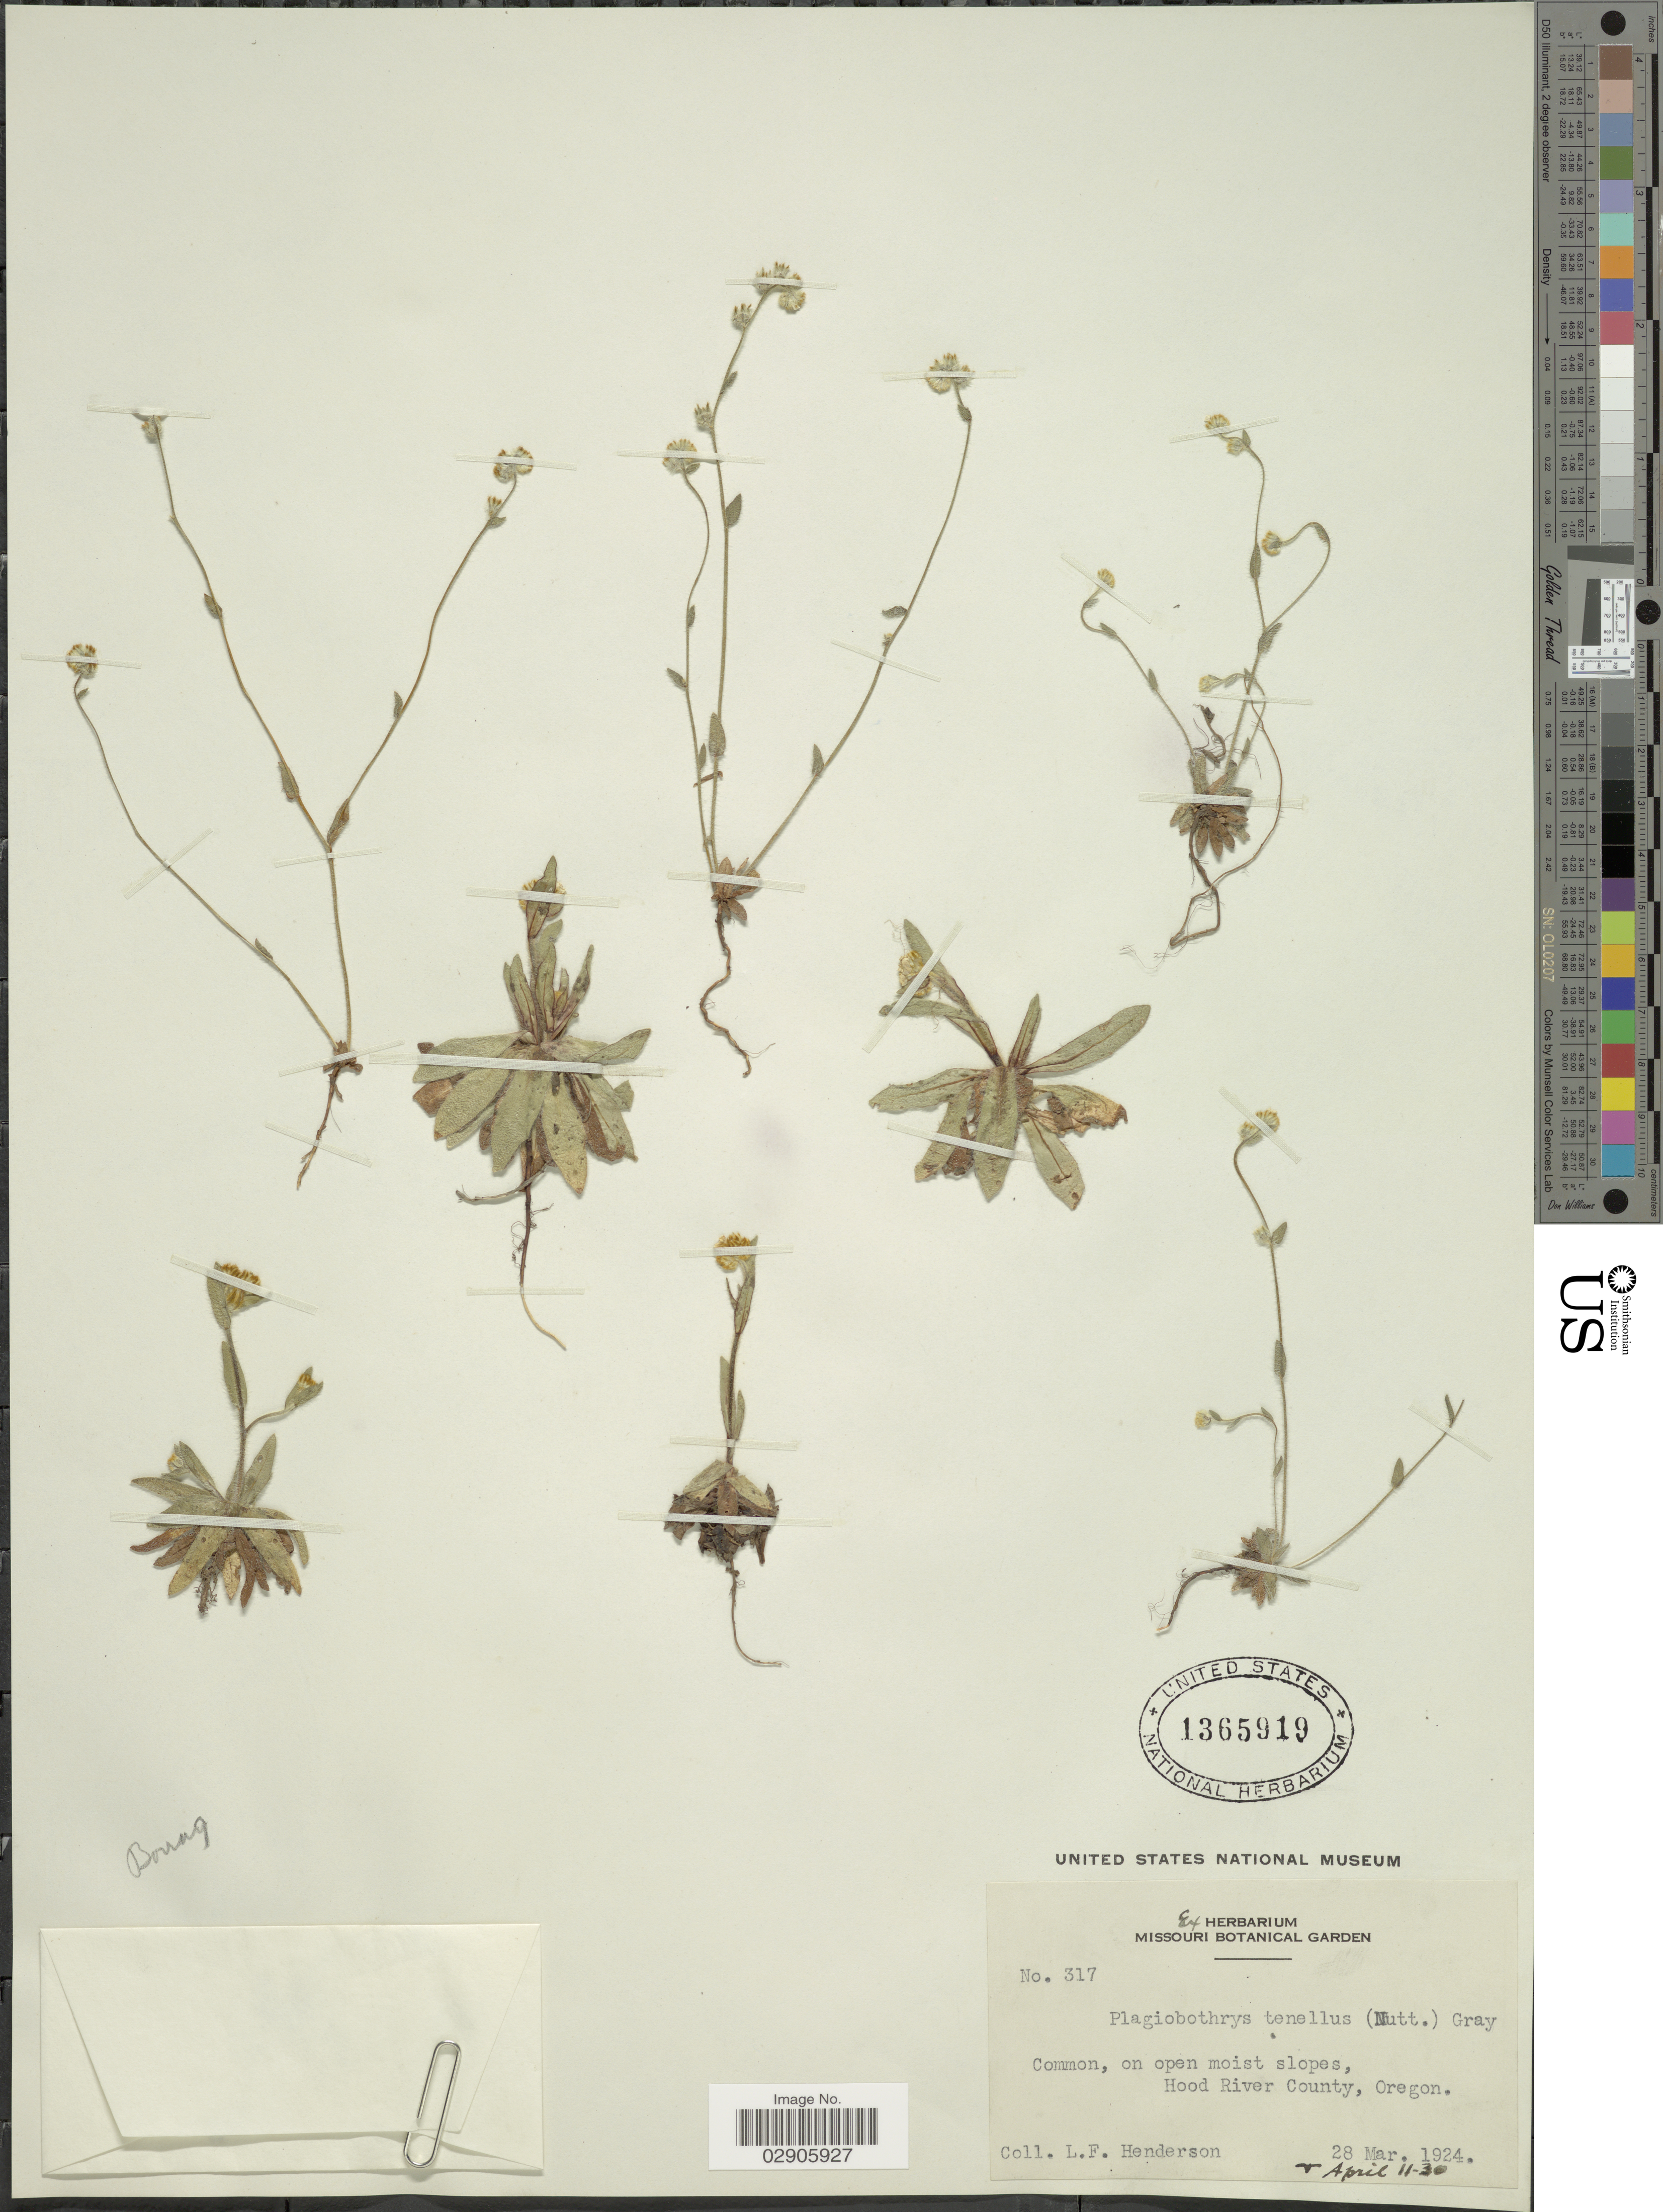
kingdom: Plantae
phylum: Tracheophyta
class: Magnoliopsida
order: Boraginales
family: Boraginaceae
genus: Plagiobothrys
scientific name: Plagiobothrys tenellus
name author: (Nutt.) A. Gray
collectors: L. Henderson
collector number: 317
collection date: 1924-03-28/1930-04-11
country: United States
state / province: Oregon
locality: On open moist slopes, Hood River County.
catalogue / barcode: US 1365919